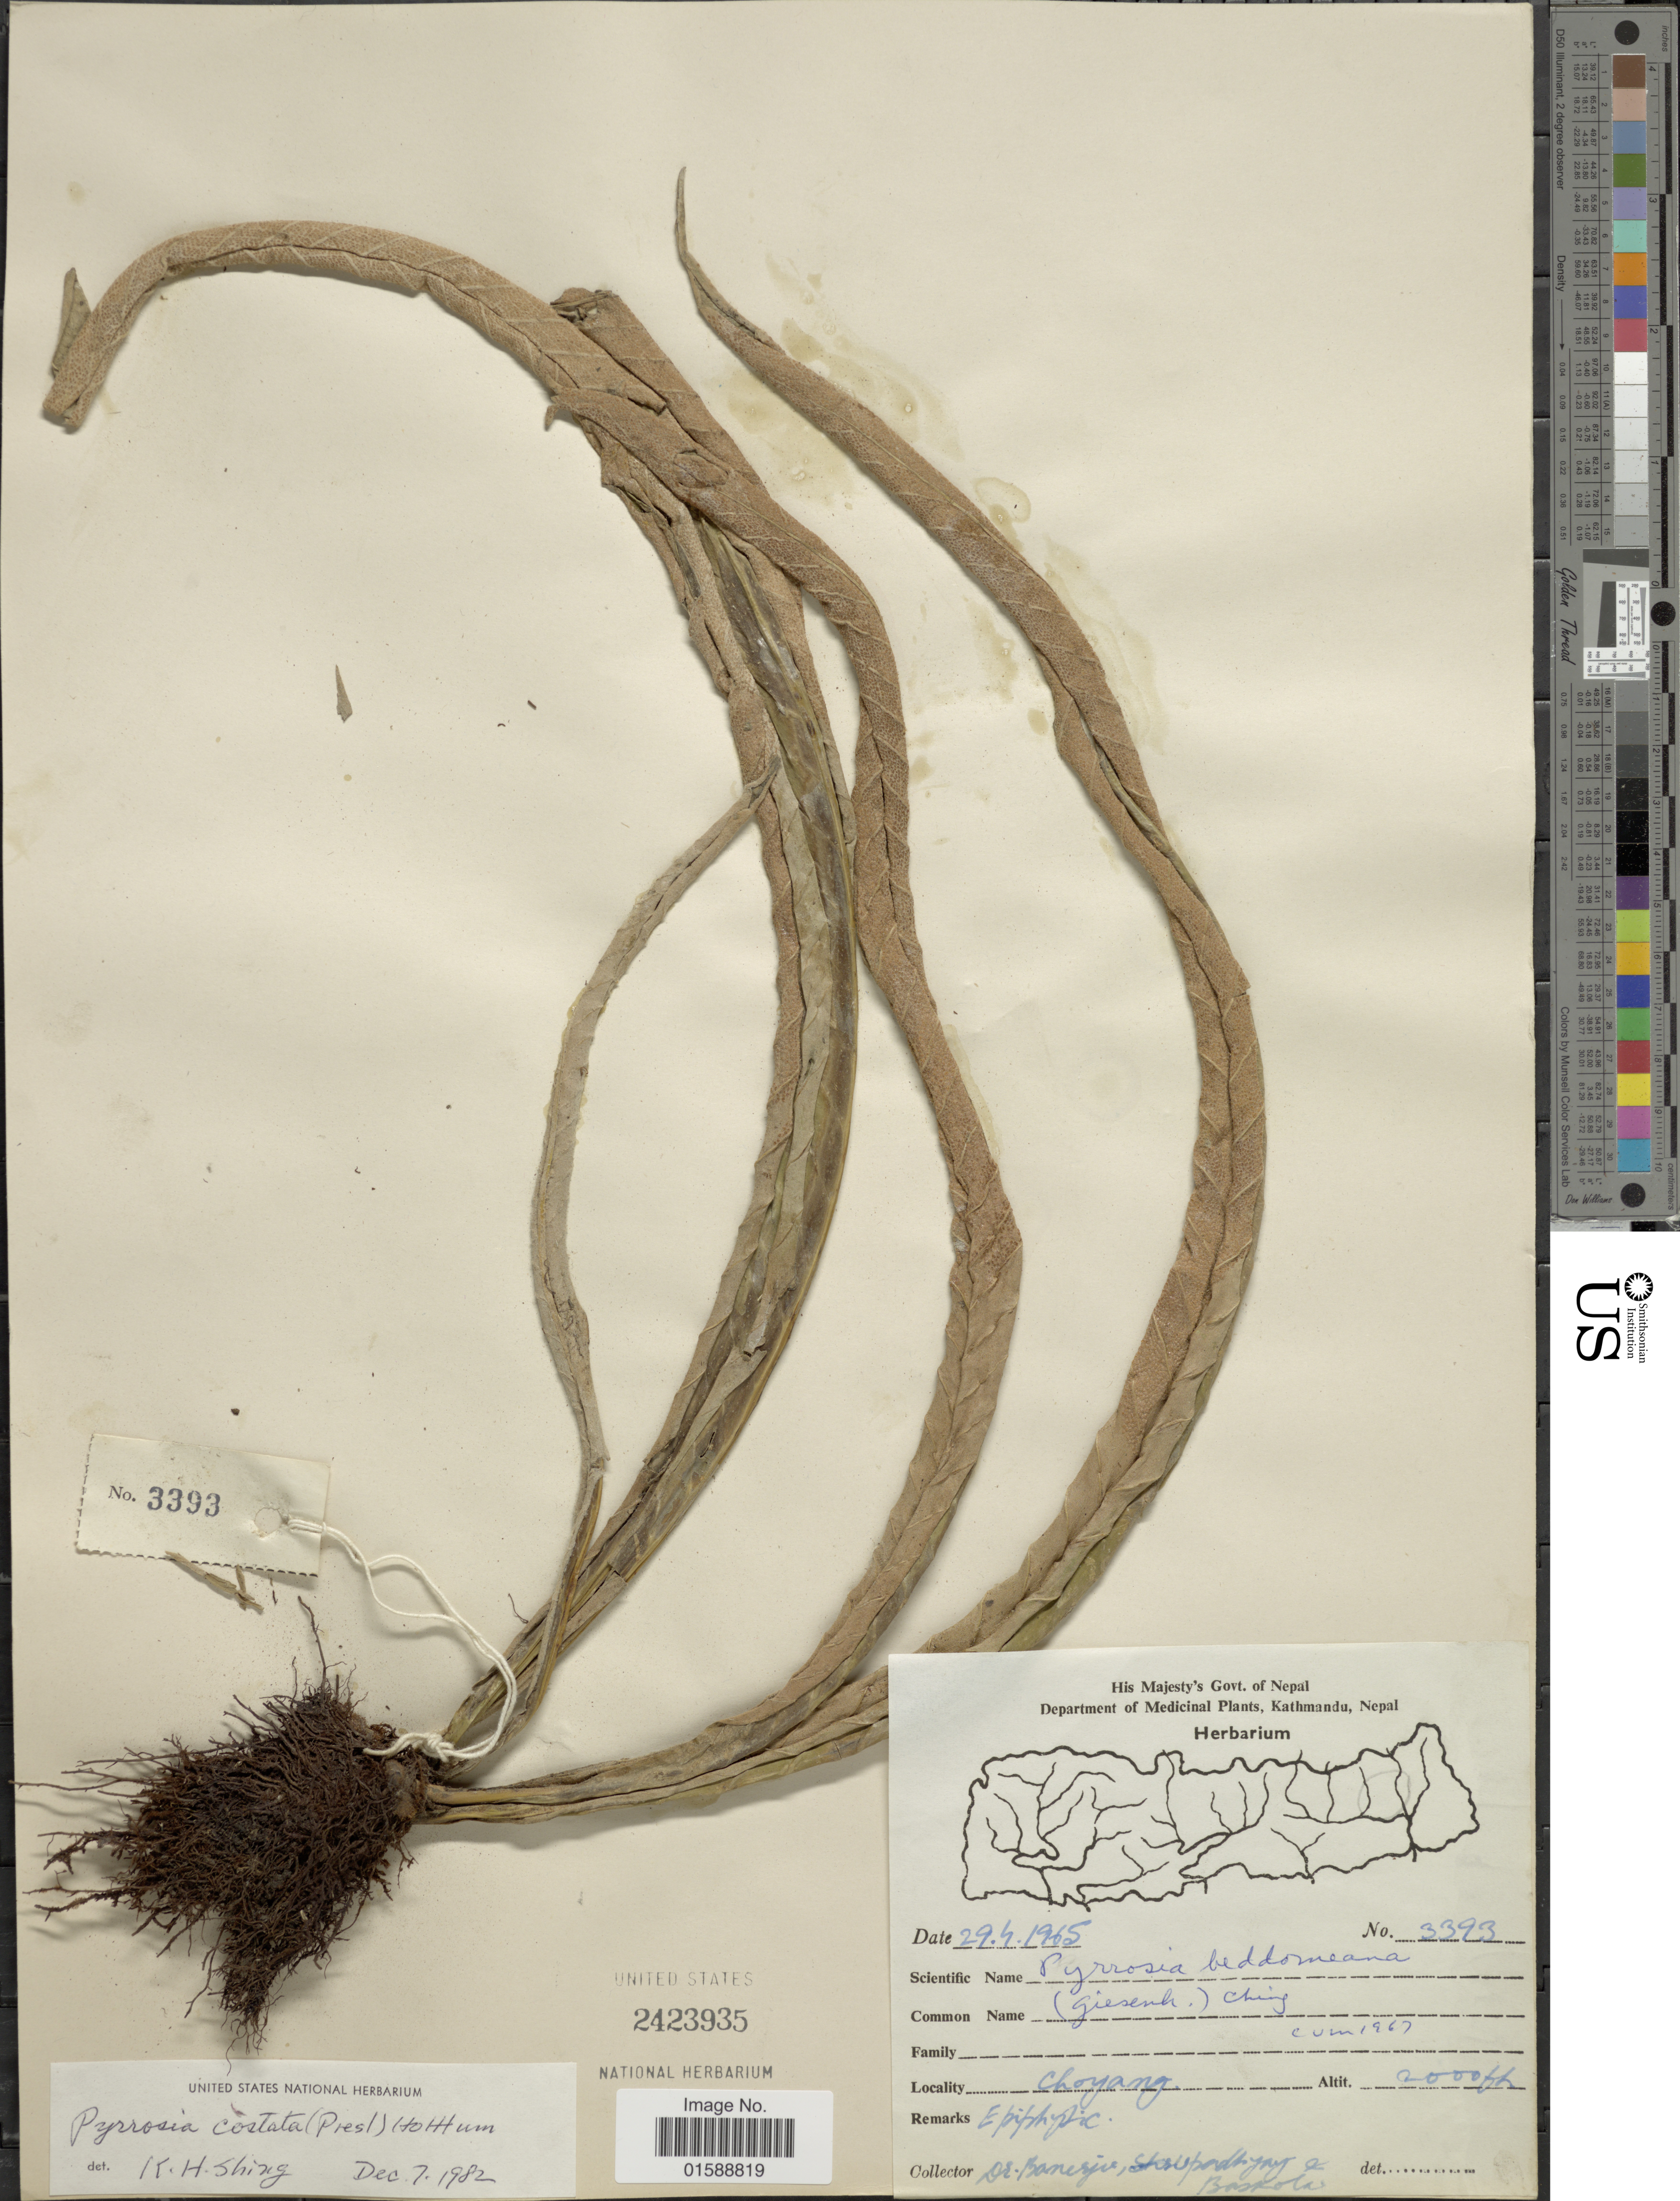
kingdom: Plantae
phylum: Tracheophyta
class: Polypodiopsida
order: Polypodiales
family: Polypodiaceae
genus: Pyrrosia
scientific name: Pyrrosia costata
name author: (Wall. ex C. Presl) Tagawa & K. Iwats.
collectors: -. Banerjee, Upadhyay, -- & Baskola, --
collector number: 3393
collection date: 1965-04-29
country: Nepal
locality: Choyang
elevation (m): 610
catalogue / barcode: US 2423935